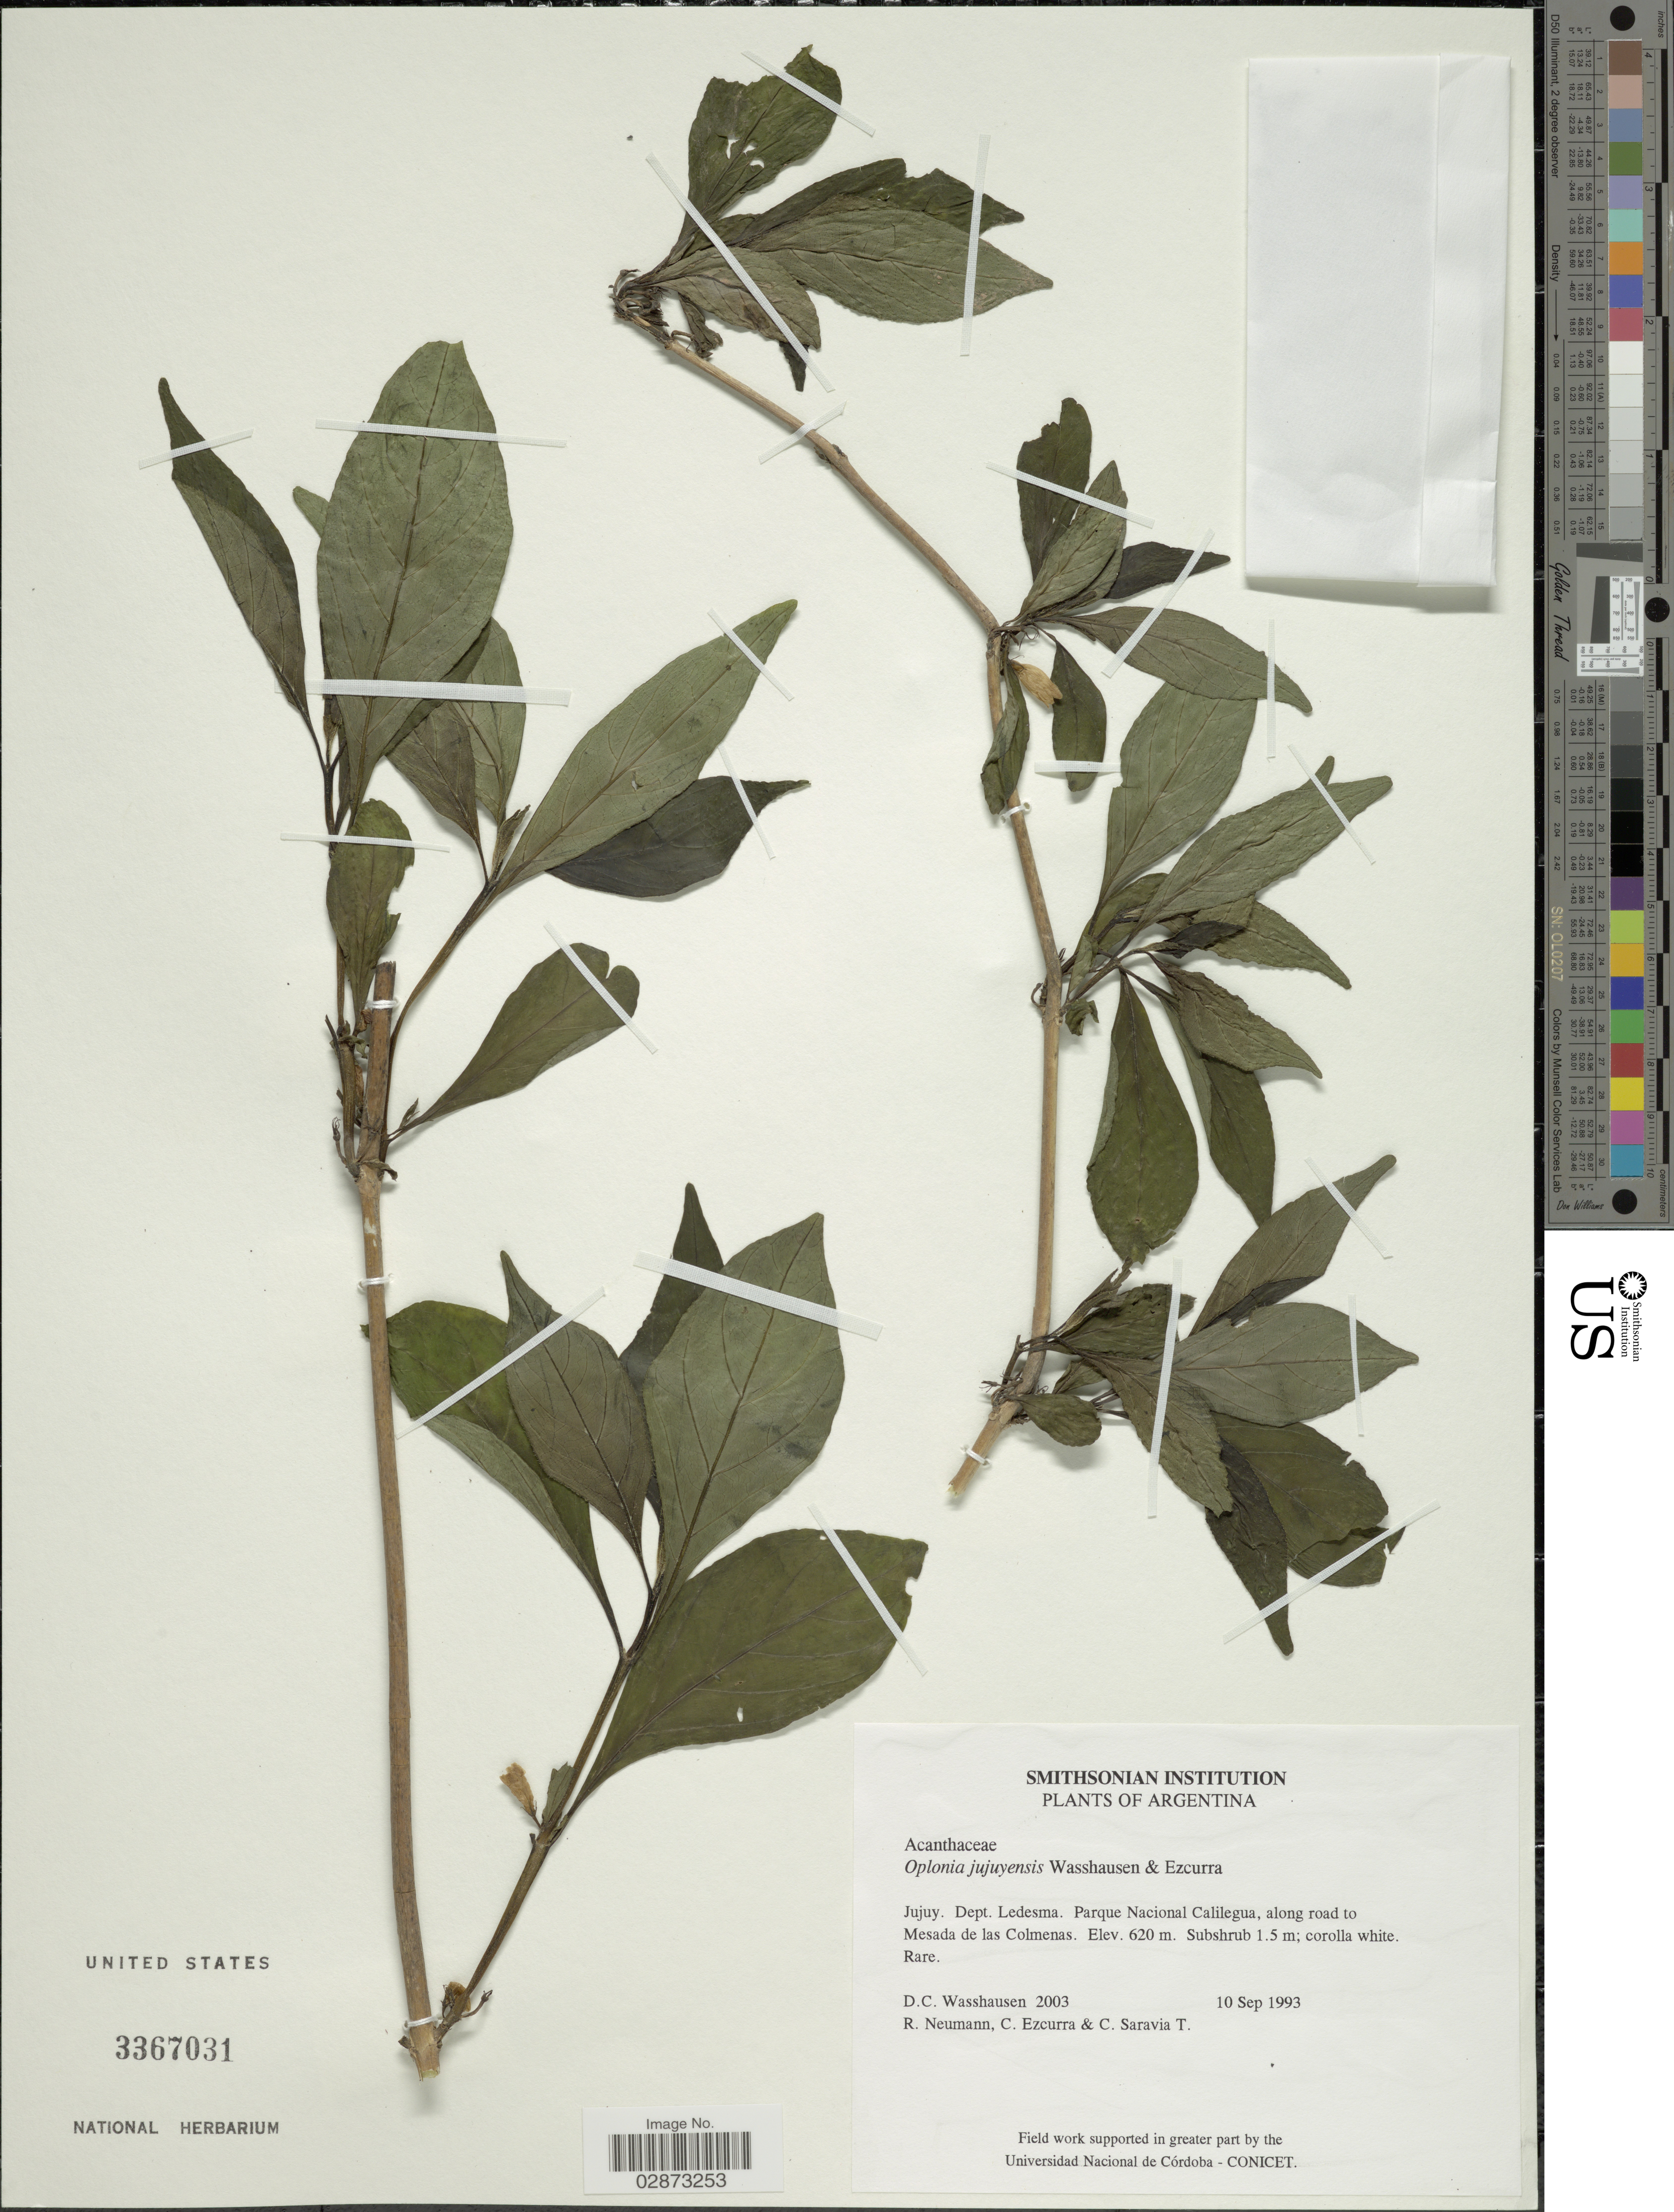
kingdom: Plantae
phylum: Tracheophyta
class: Magnoliopsida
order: Lamiales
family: Acanthaceae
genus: Oplonia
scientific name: Oplonia jujuyensis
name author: Wassh. & C. Ezcurra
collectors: D. C. Wasshausen, R. Neumann, C. Ezcurra & C. Saravia T.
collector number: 2003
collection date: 1993-09-10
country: Argentina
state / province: Jujuy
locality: Dept. Ledesma. Parque Nacional Calilegua, along road to Mesada de las Colmenas.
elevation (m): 620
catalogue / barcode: US 3367031